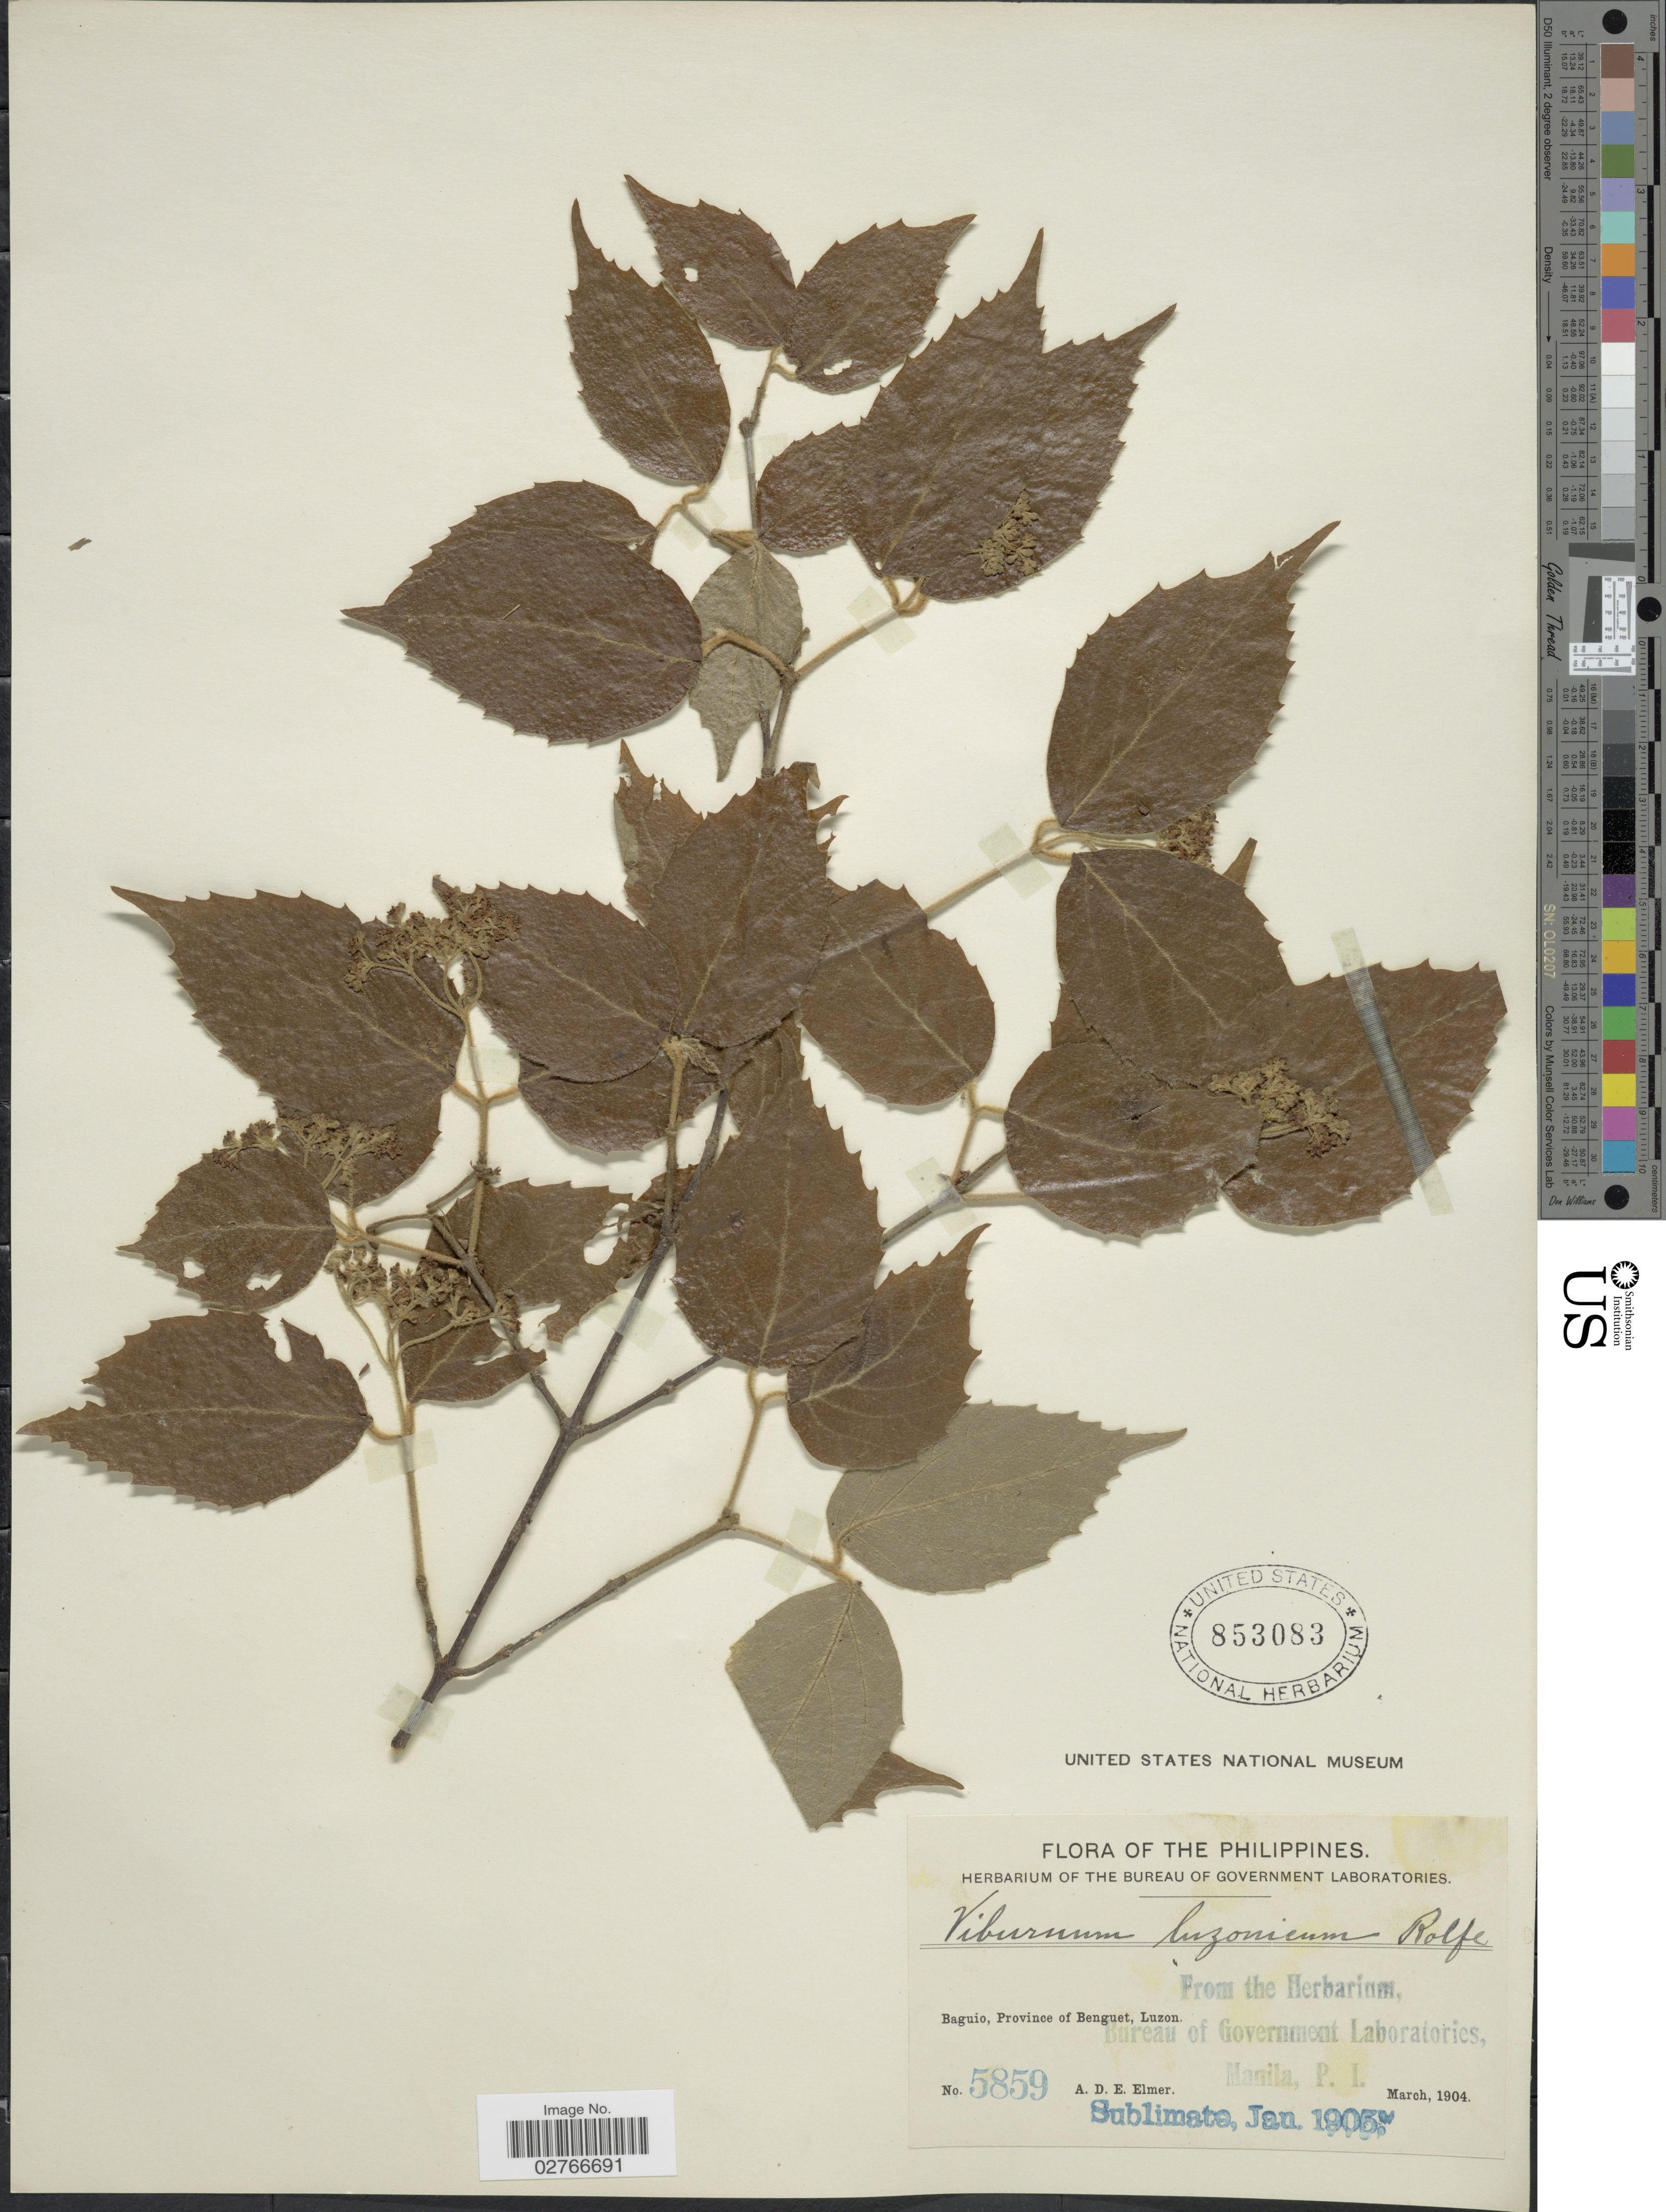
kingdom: Plantae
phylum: Tracheophyta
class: Magnoliopsida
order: Dipsacales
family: Viburnaceae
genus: Viburnum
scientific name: Viburnum luzonicum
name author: Rolfe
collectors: A. D. E. Elmer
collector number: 5859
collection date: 1904-03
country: Philippines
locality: Baguio, Province of Benguet, Luzon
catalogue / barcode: US 853083